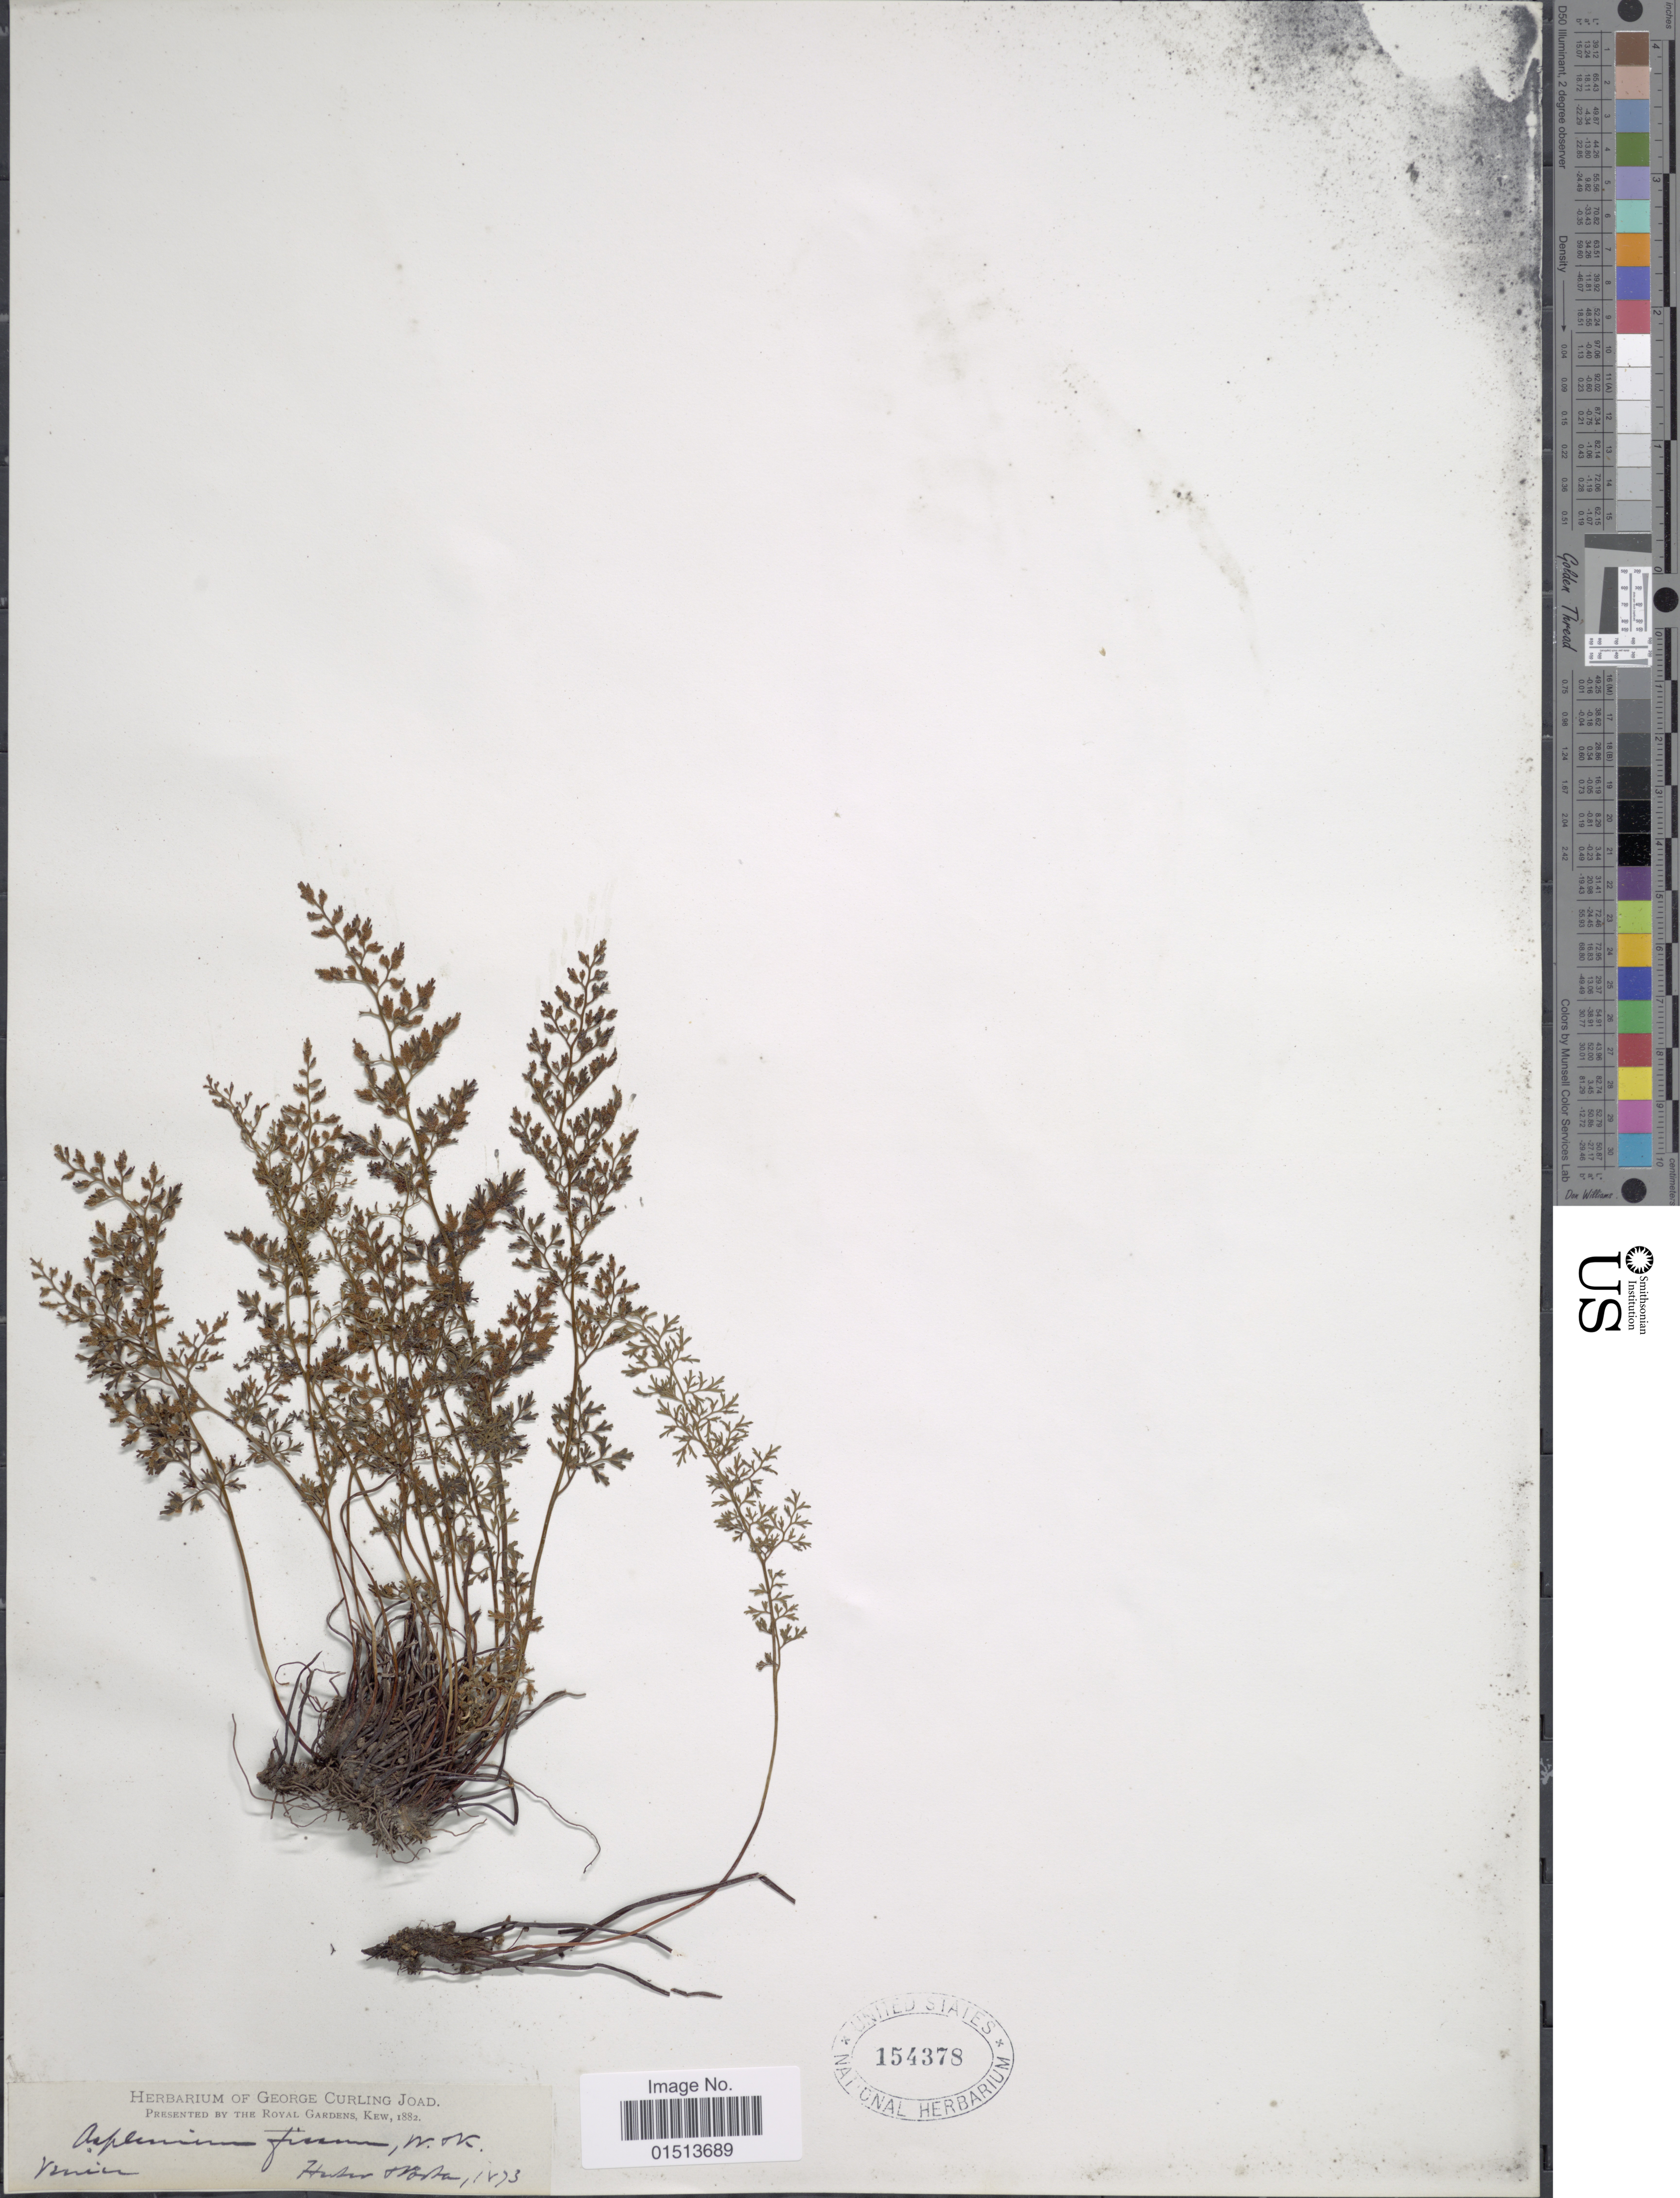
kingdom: Plantae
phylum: Tracheophyta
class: Polypodiopsida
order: Polypodiales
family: Aspleniaceae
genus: Asplenium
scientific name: Asplenium fissum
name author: Willd.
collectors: H. Horta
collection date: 1873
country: Italy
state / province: Veneto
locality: Venier. [interpreted]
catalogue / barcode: US 154378